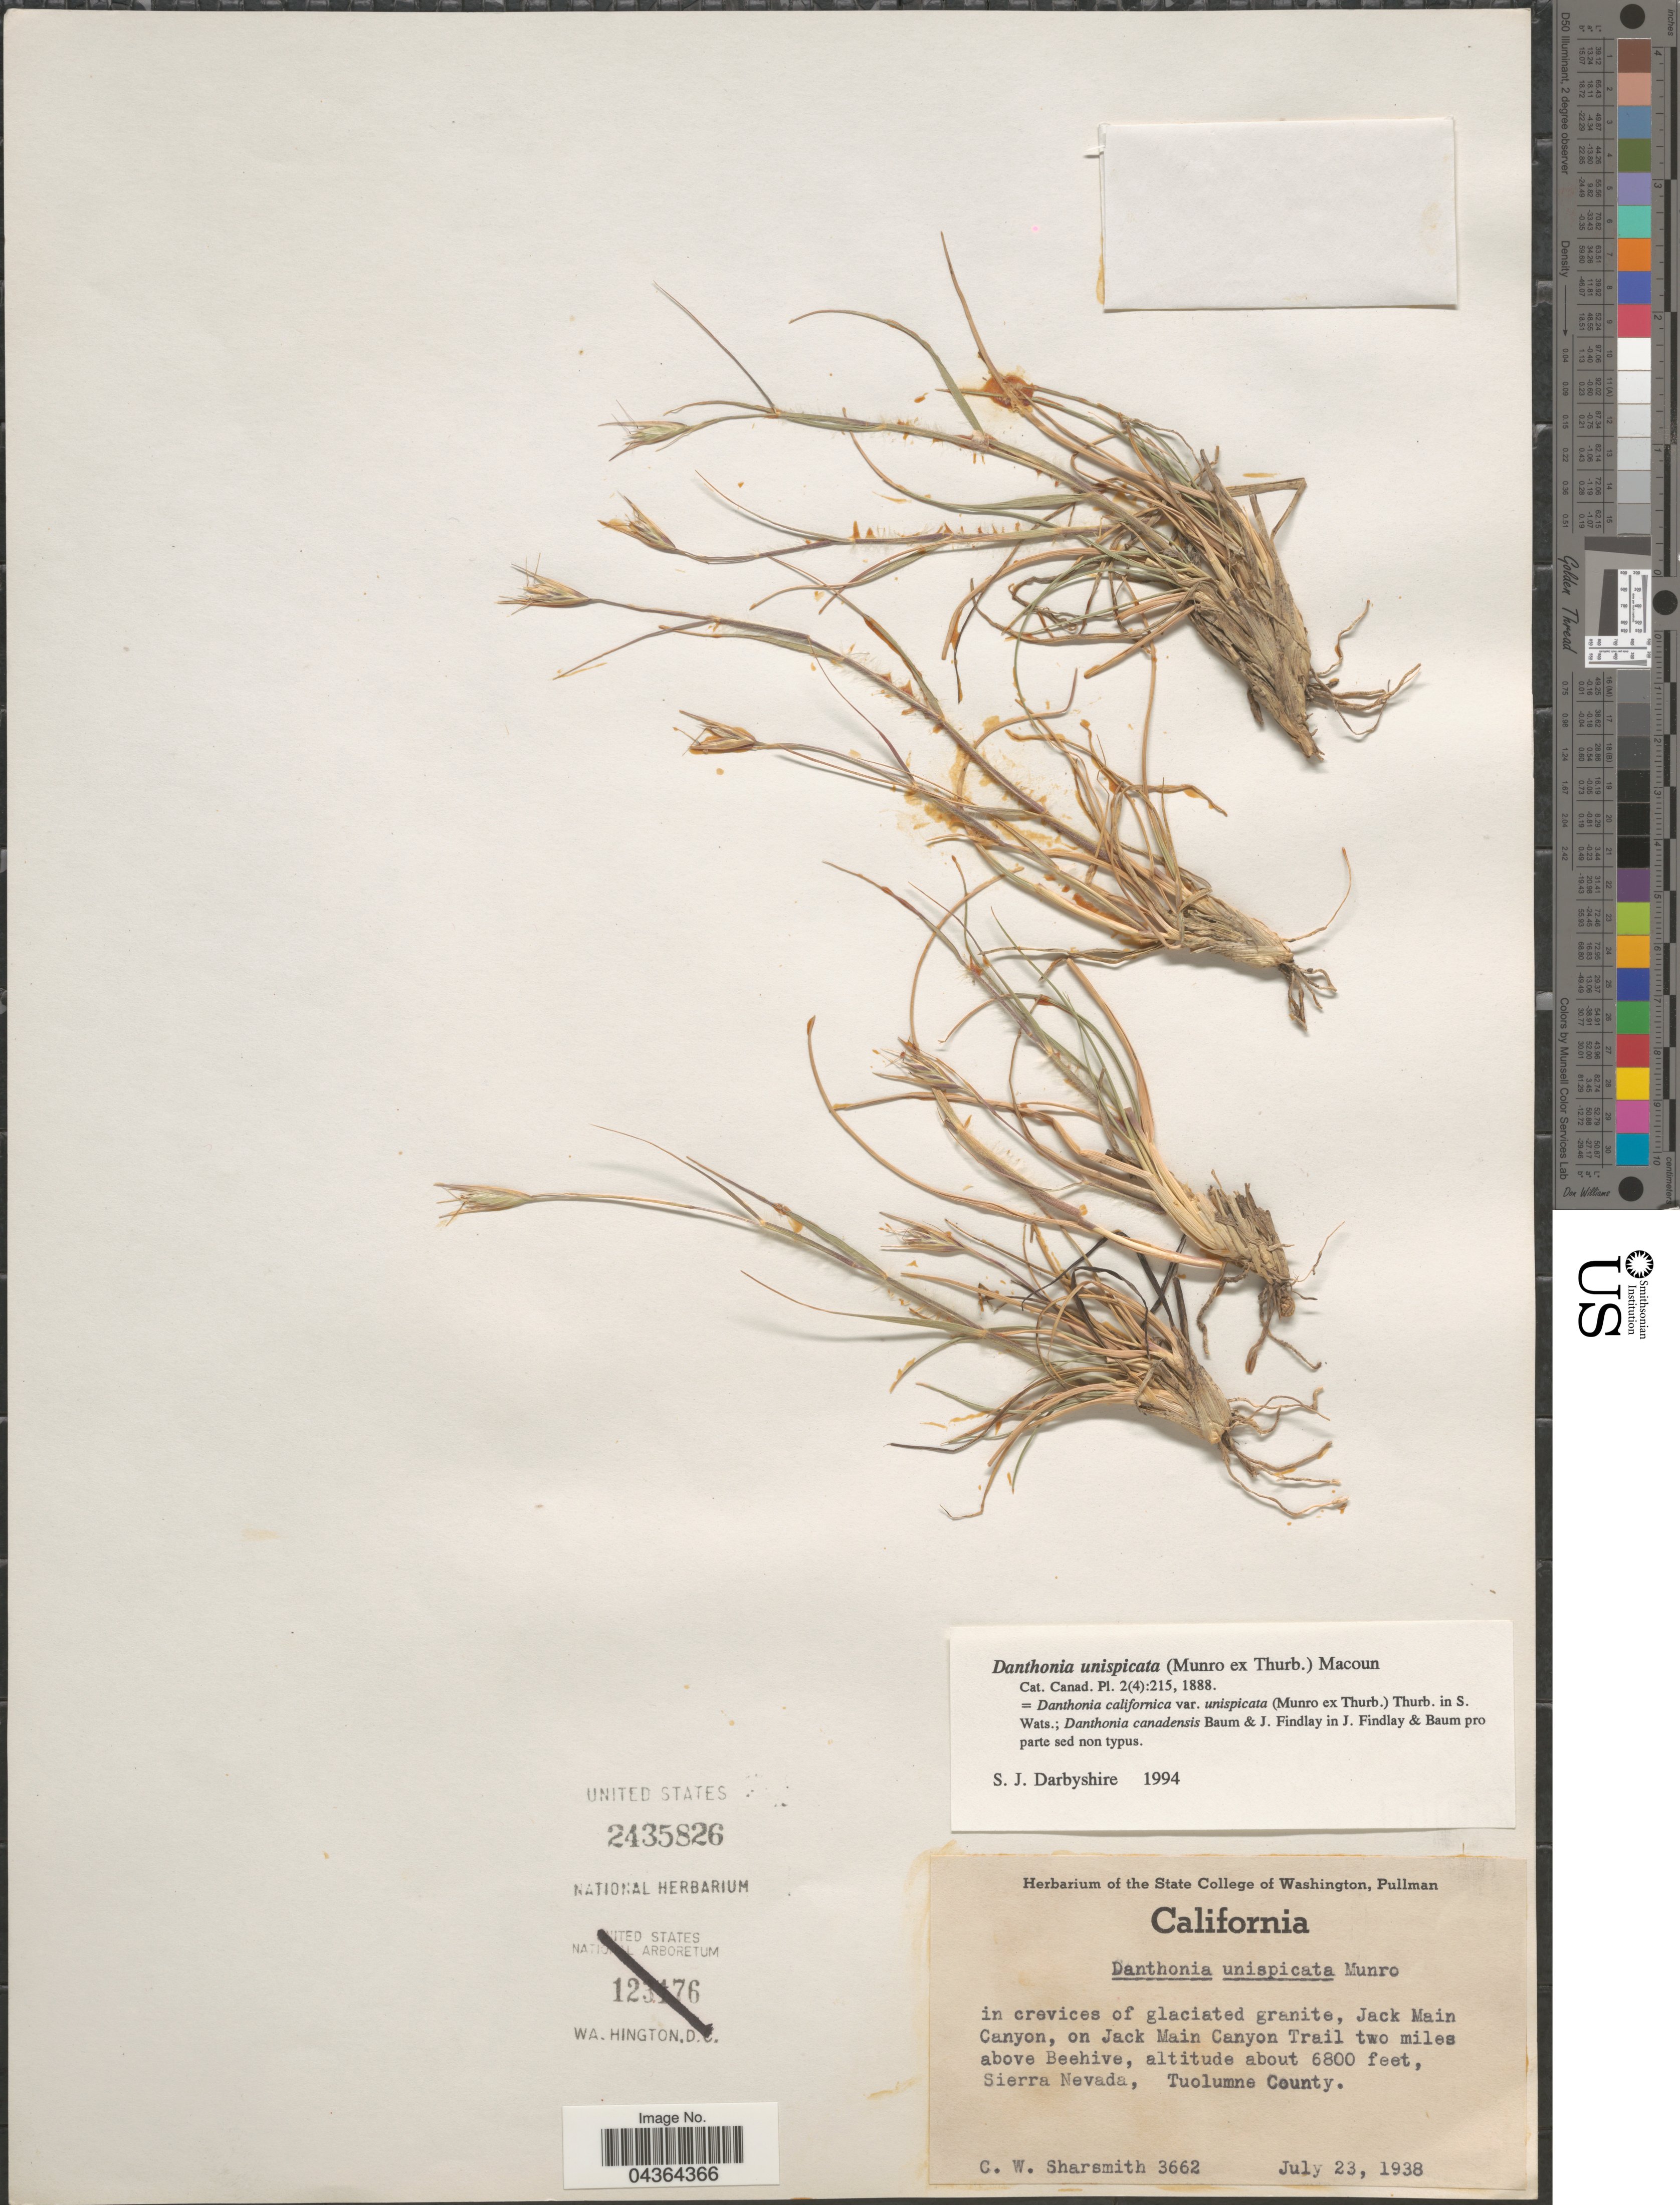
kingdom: Plantae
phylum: Tracheophyta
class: Liliopsida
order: Poales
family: Poaceae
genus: Danthonia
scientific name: Danthonia unispicata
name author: (Thurb.) Munro ex Macoun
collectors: C. Sharsmith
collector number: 3662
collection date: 1938-07-23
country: United States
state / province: California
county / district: Tuolumne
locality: In crevices of glaciated granite, Jack Main Canyon, on Jack Main Canyon Trail two miles above Beehive, Sierra Nevada, Tuolumne County.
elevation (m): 2073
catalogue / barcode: US 2435826